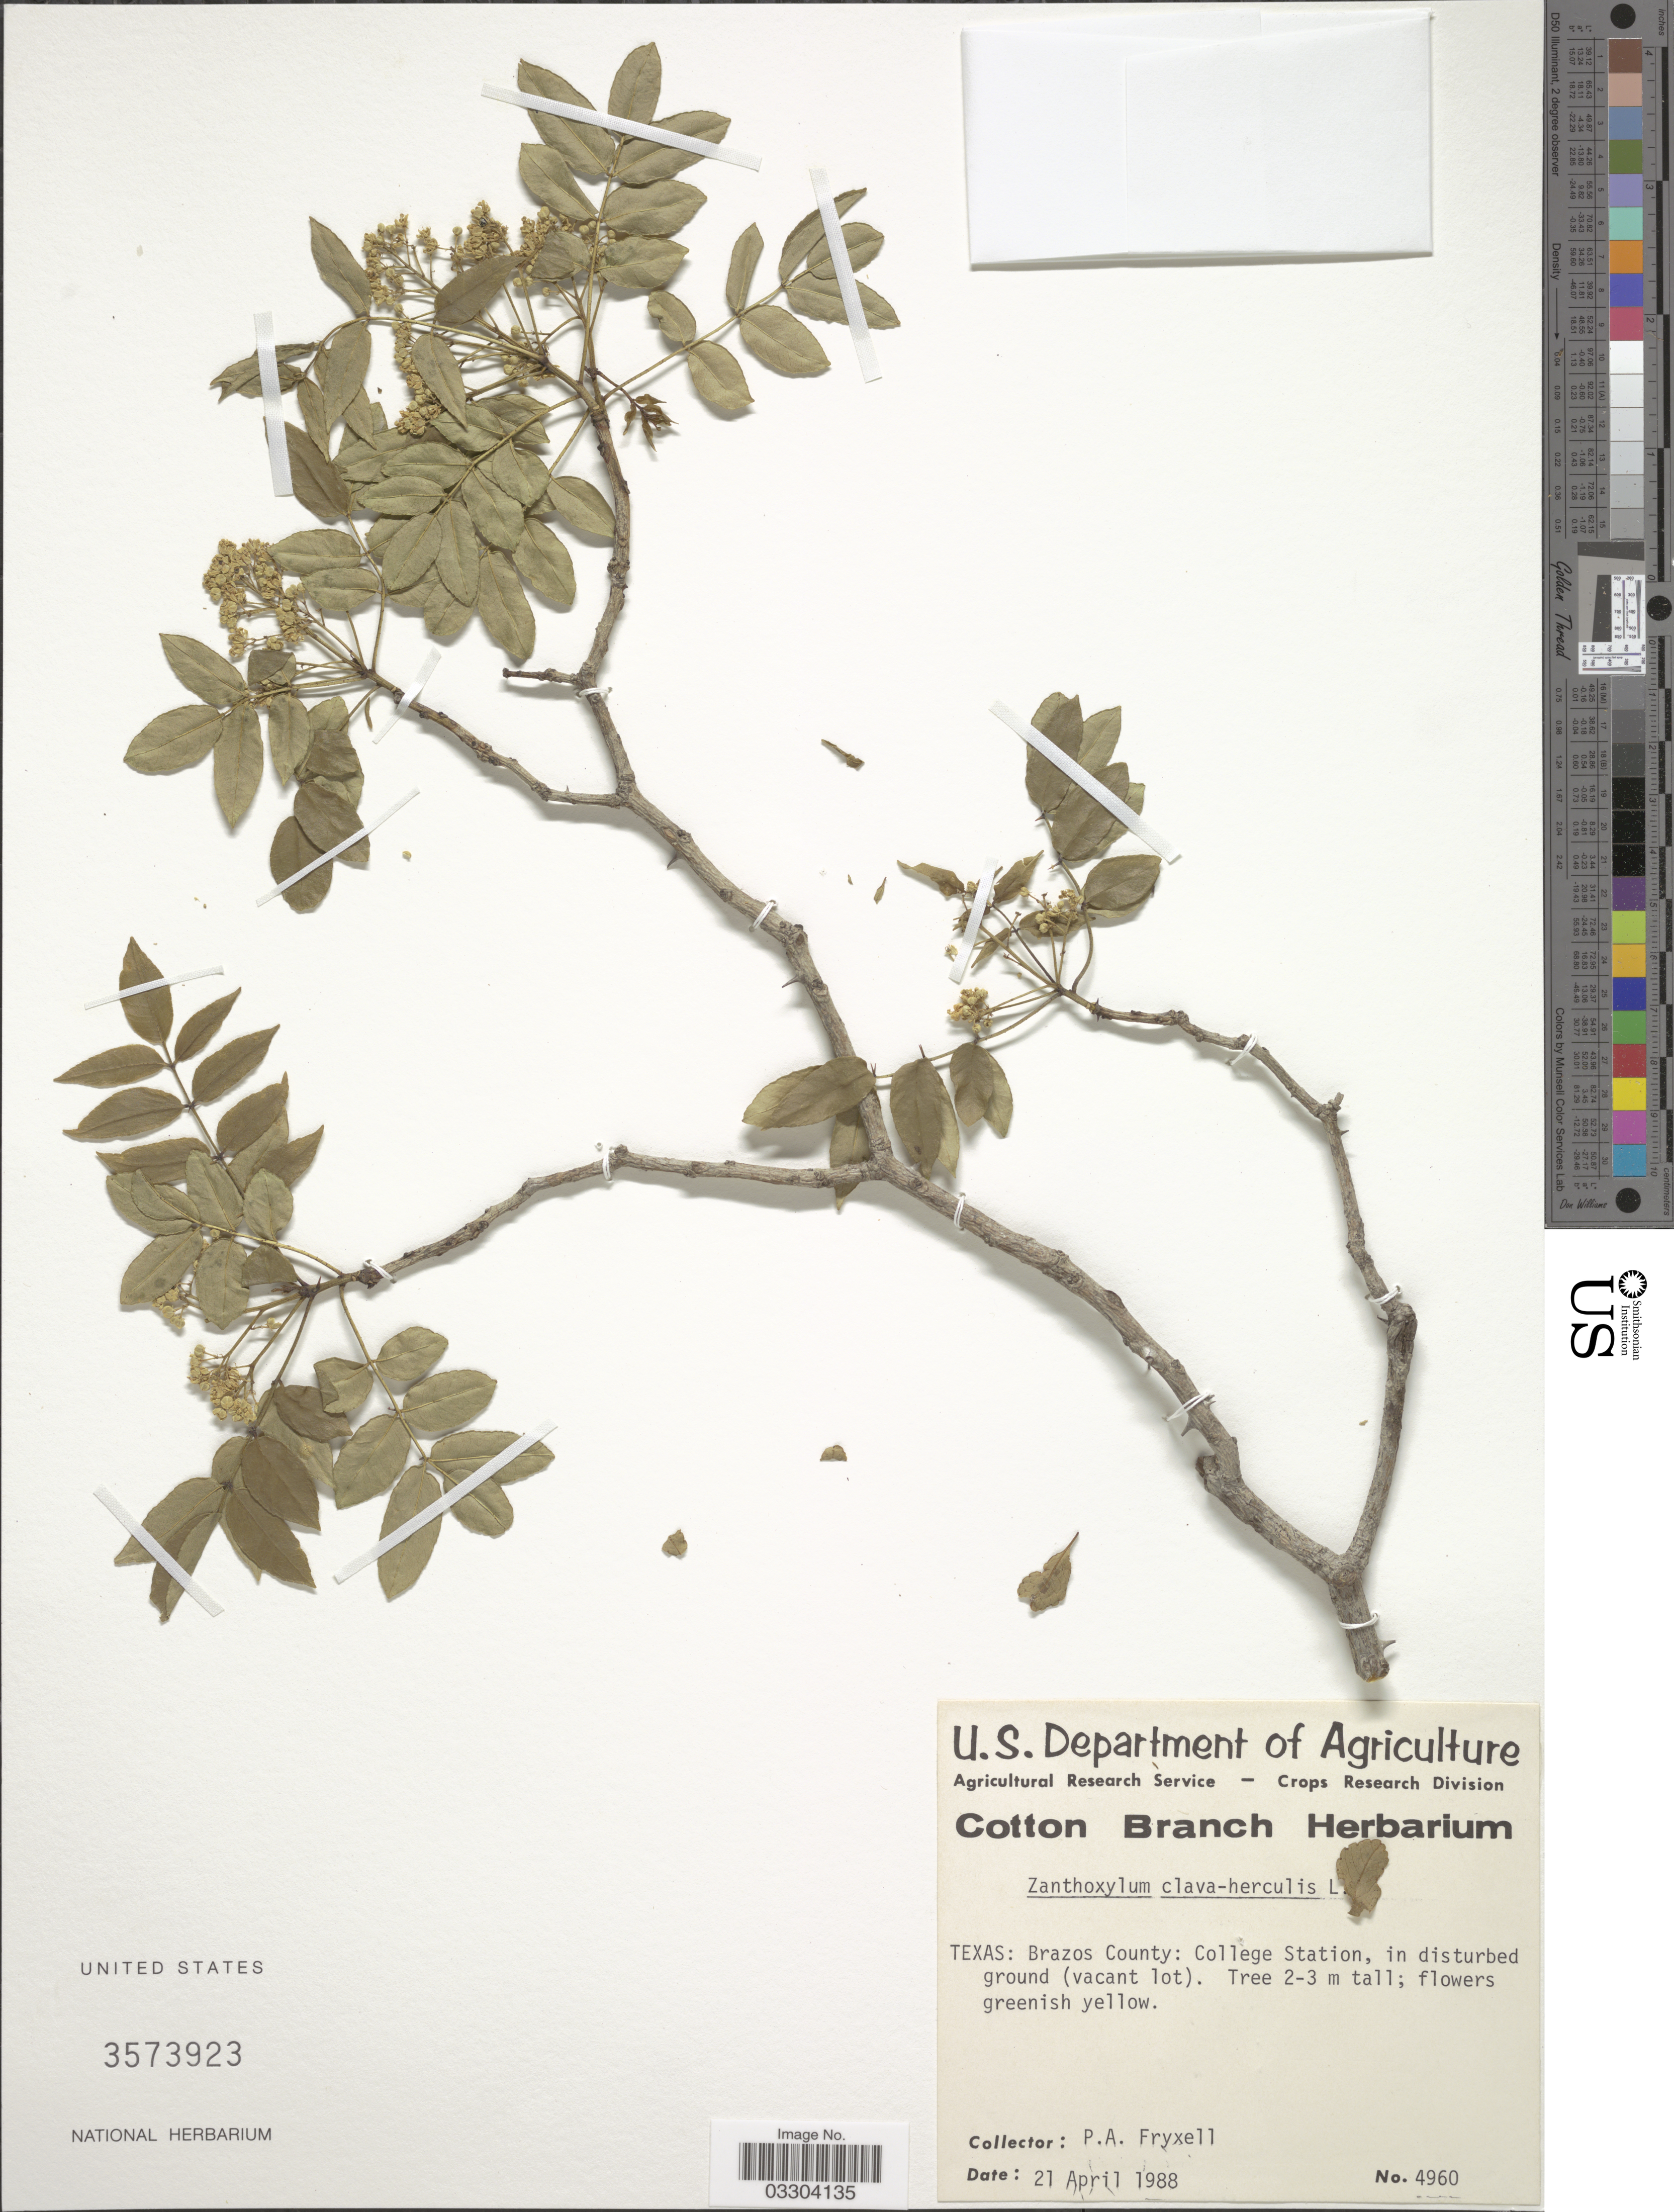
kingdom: Plantae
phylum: Tracheophyta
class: Magnoliopsida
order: Sapindales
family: Rutaceae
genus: Zanthoxylum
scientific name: Zanthoxylum clava-herculis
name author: L.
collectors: P. A. Fryxell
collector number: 4960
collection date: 1988-04-21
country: United States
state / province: Texas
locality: Brazos County: College Station, in disturbed ground (vacant lot).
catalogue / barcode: US 3573923